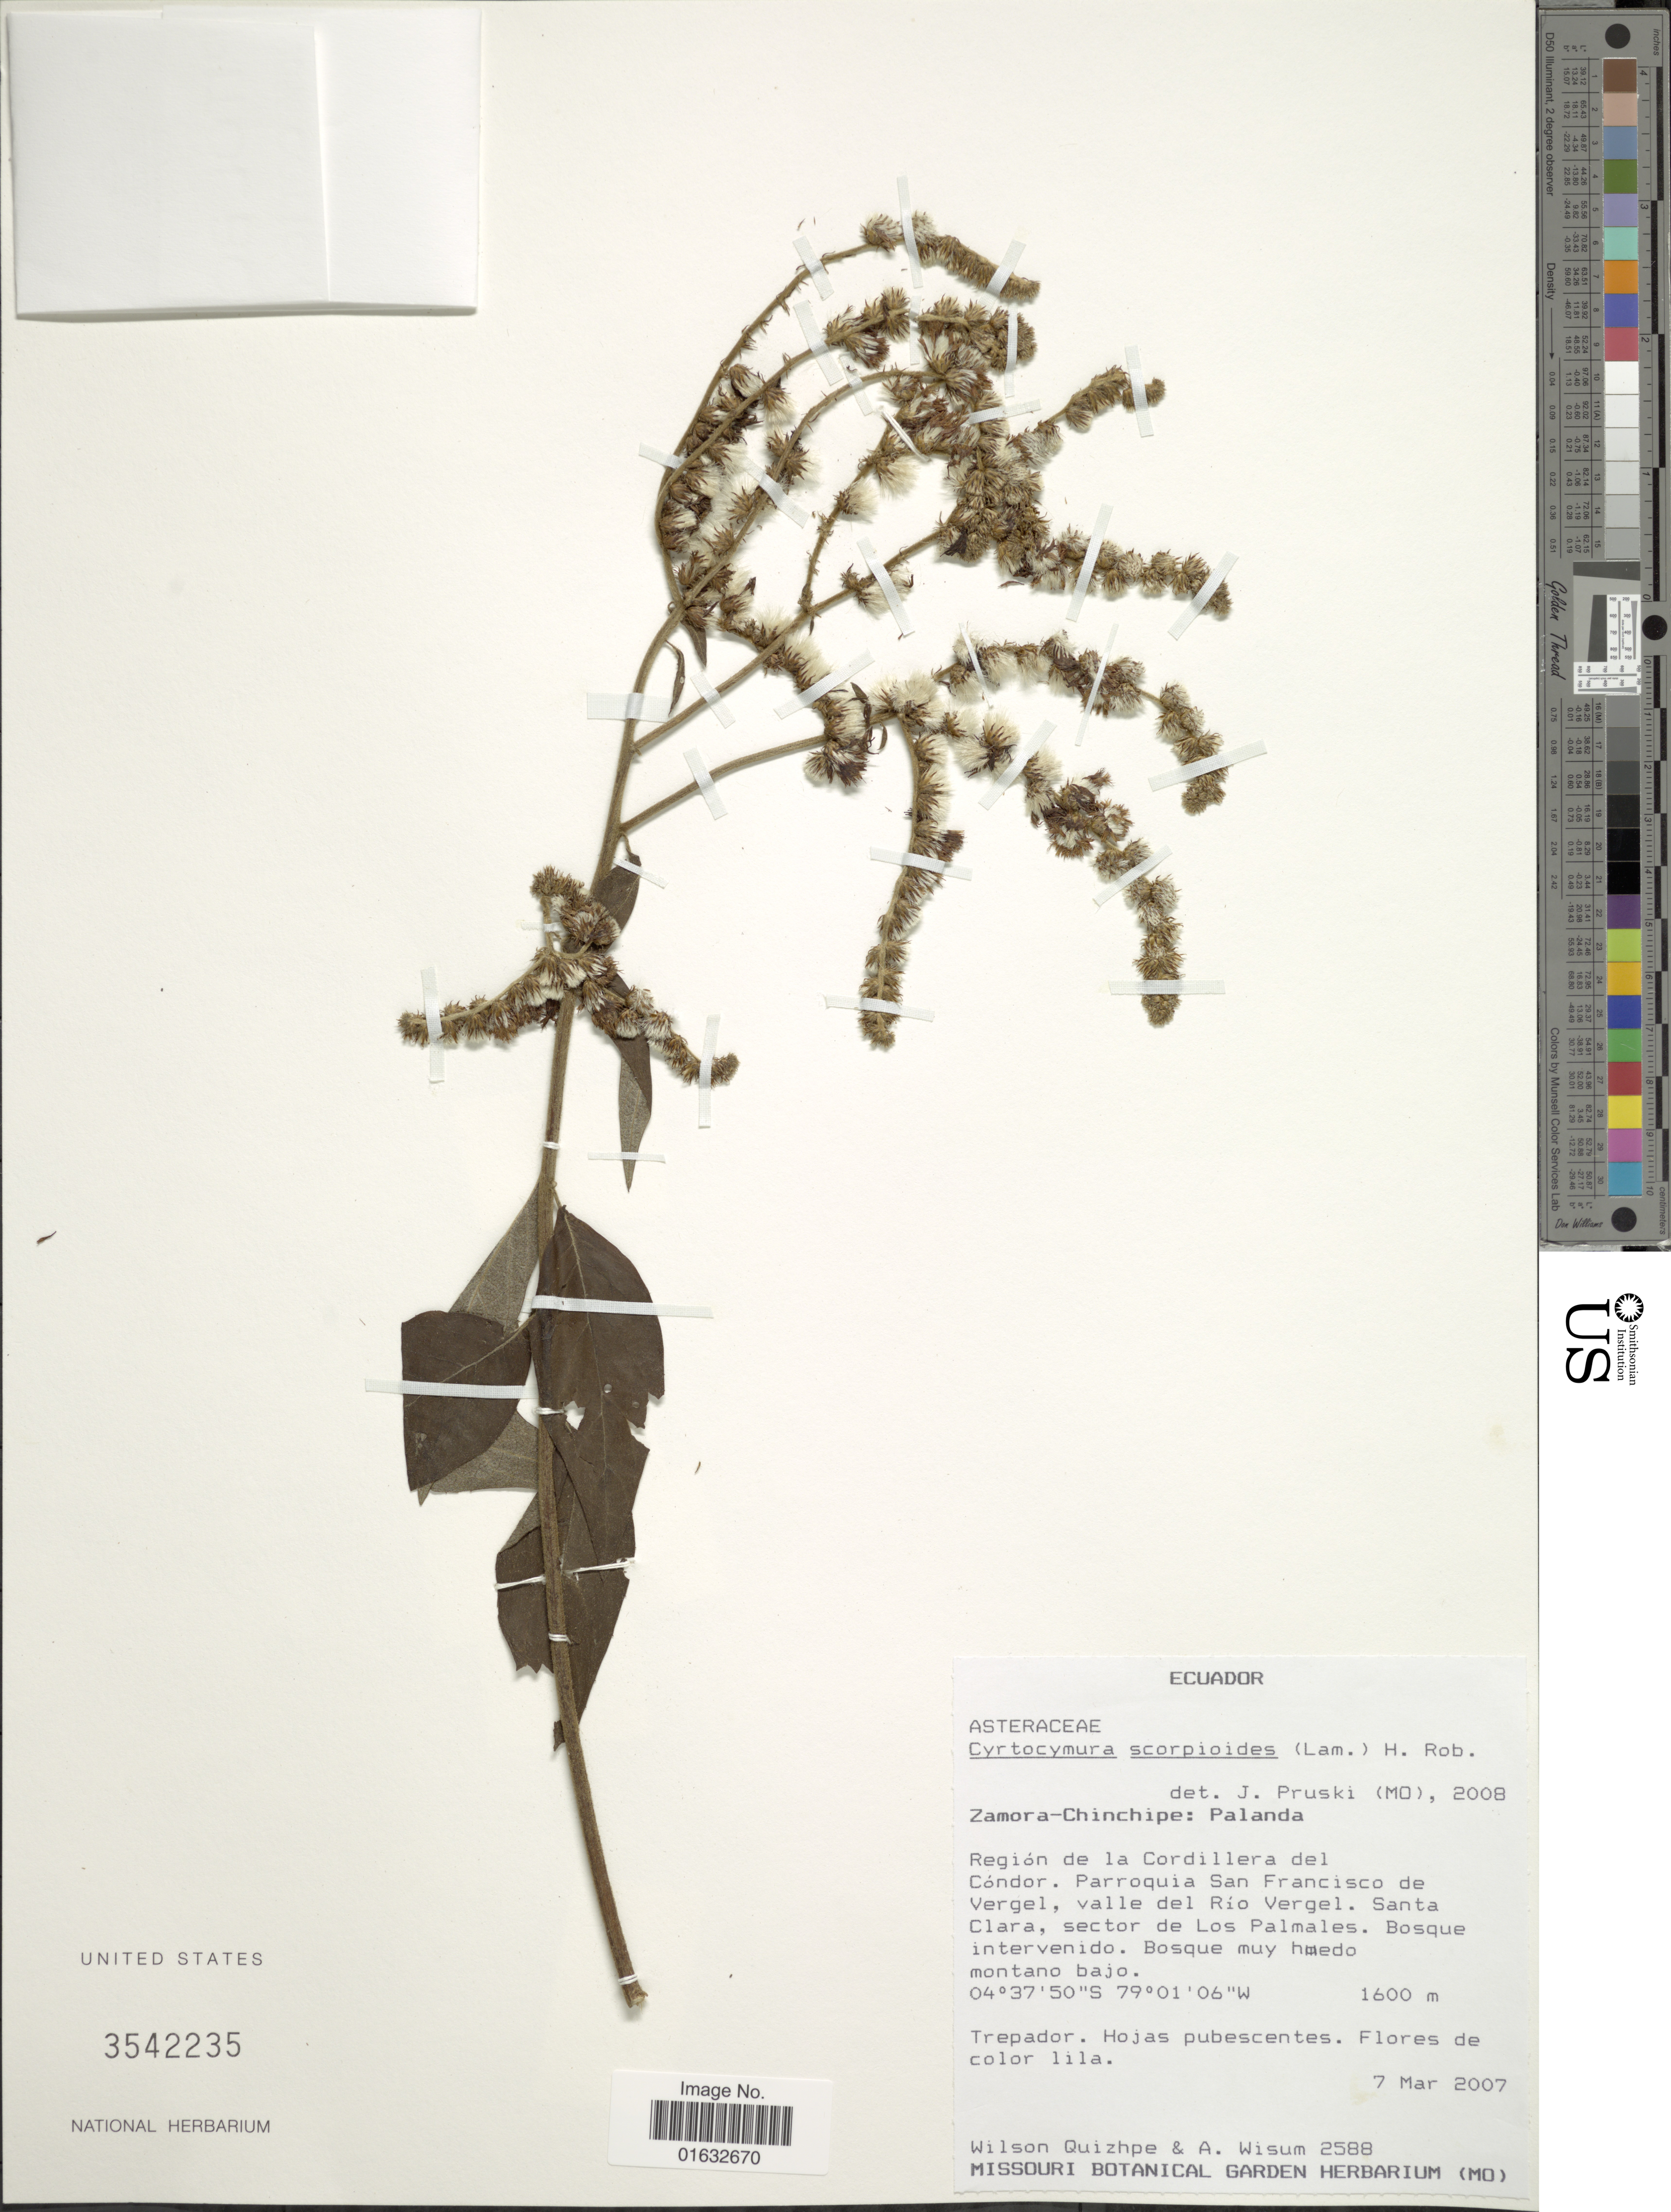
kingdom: Plantae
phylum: Tracheophyta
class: Magnoliopsida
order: Asterales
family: Asteraceae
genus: Cyrtocymura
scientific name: Cyrtocymura scorpioides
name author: (Lam.) H. Rob.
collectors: W. Quizhpe & A. Wisum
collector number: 2588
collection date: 2007-03-07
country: Ecuador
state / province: Zamora-Chinchipe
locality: Palanda. region de la Cordillera del Condor. Parroquia San Francisco de Vergel, valle del Rio Vergel. Santa Clara, sector de Los Palmales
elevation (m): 1600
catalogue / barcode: US 3542235